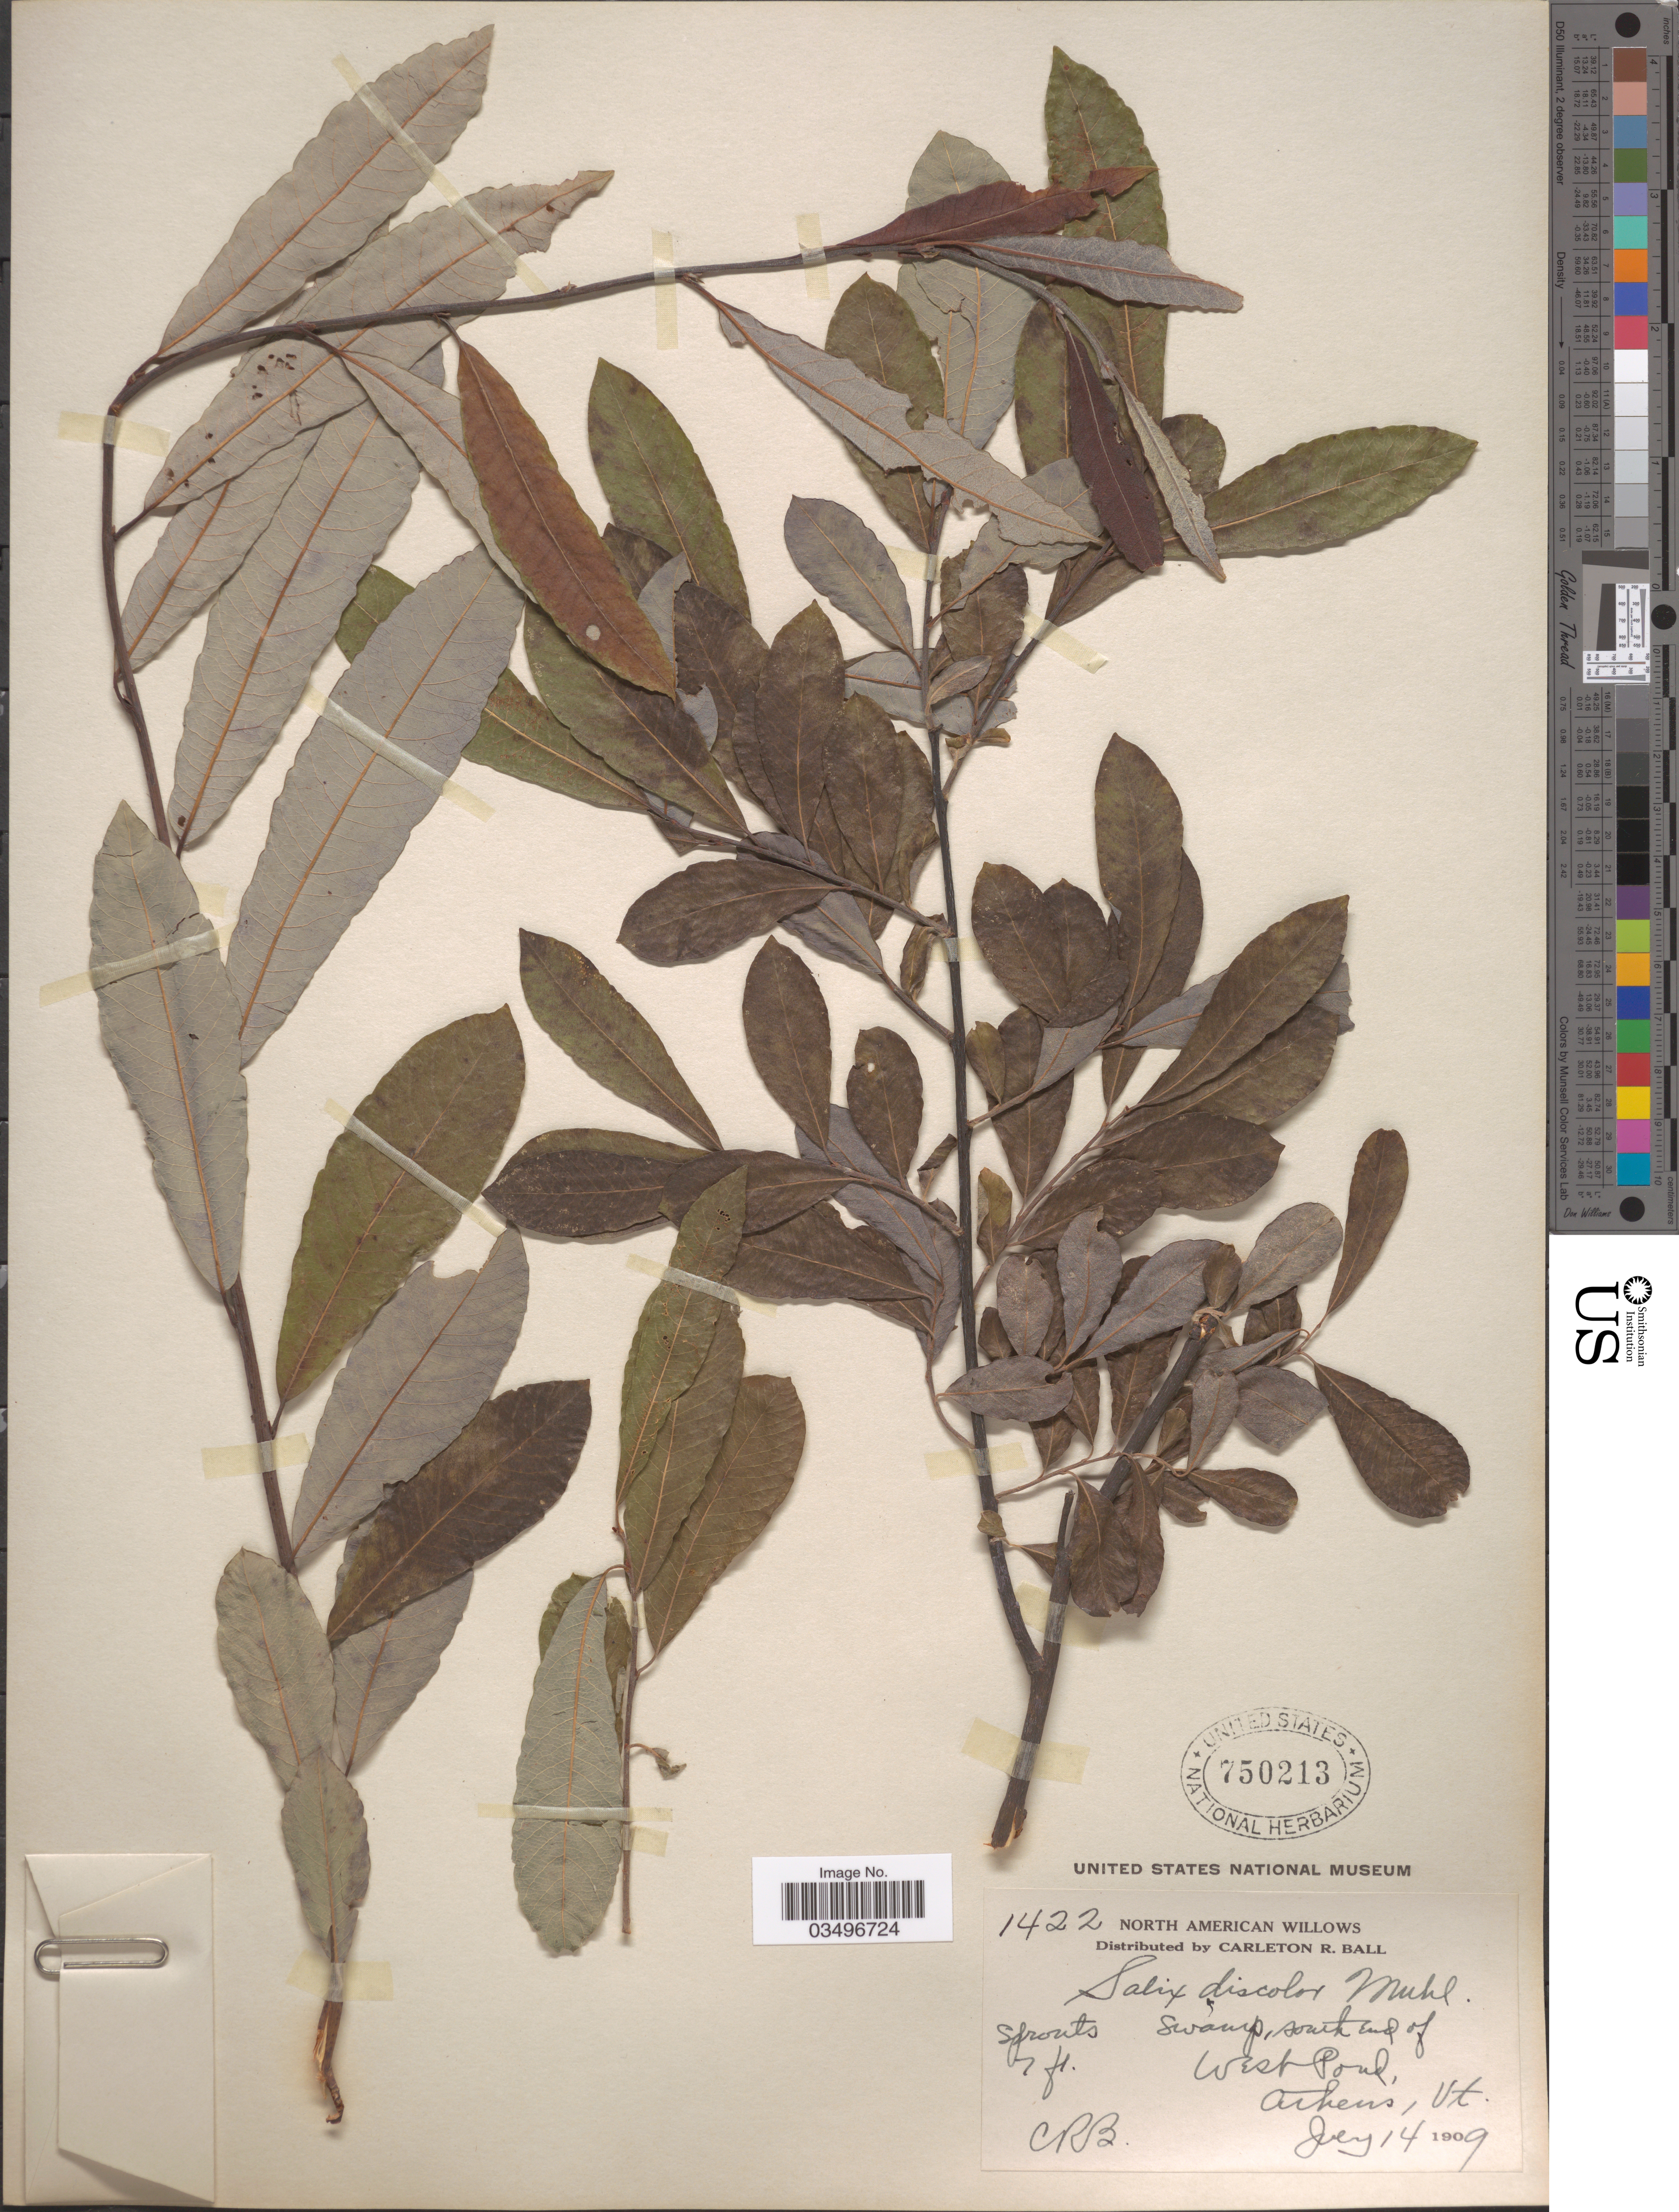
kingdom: Plantae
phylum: Tracheophyta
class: Magnoliopsida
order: Malpighiales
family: Salicaceae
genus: Salix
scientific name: Salix discolor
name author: Muhl.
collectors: C. R. Ball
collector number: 1422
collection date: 1909-07-14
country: United States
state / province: Vermont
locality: Swamp, south end of West Pond, Athens.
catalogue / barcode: US 750213